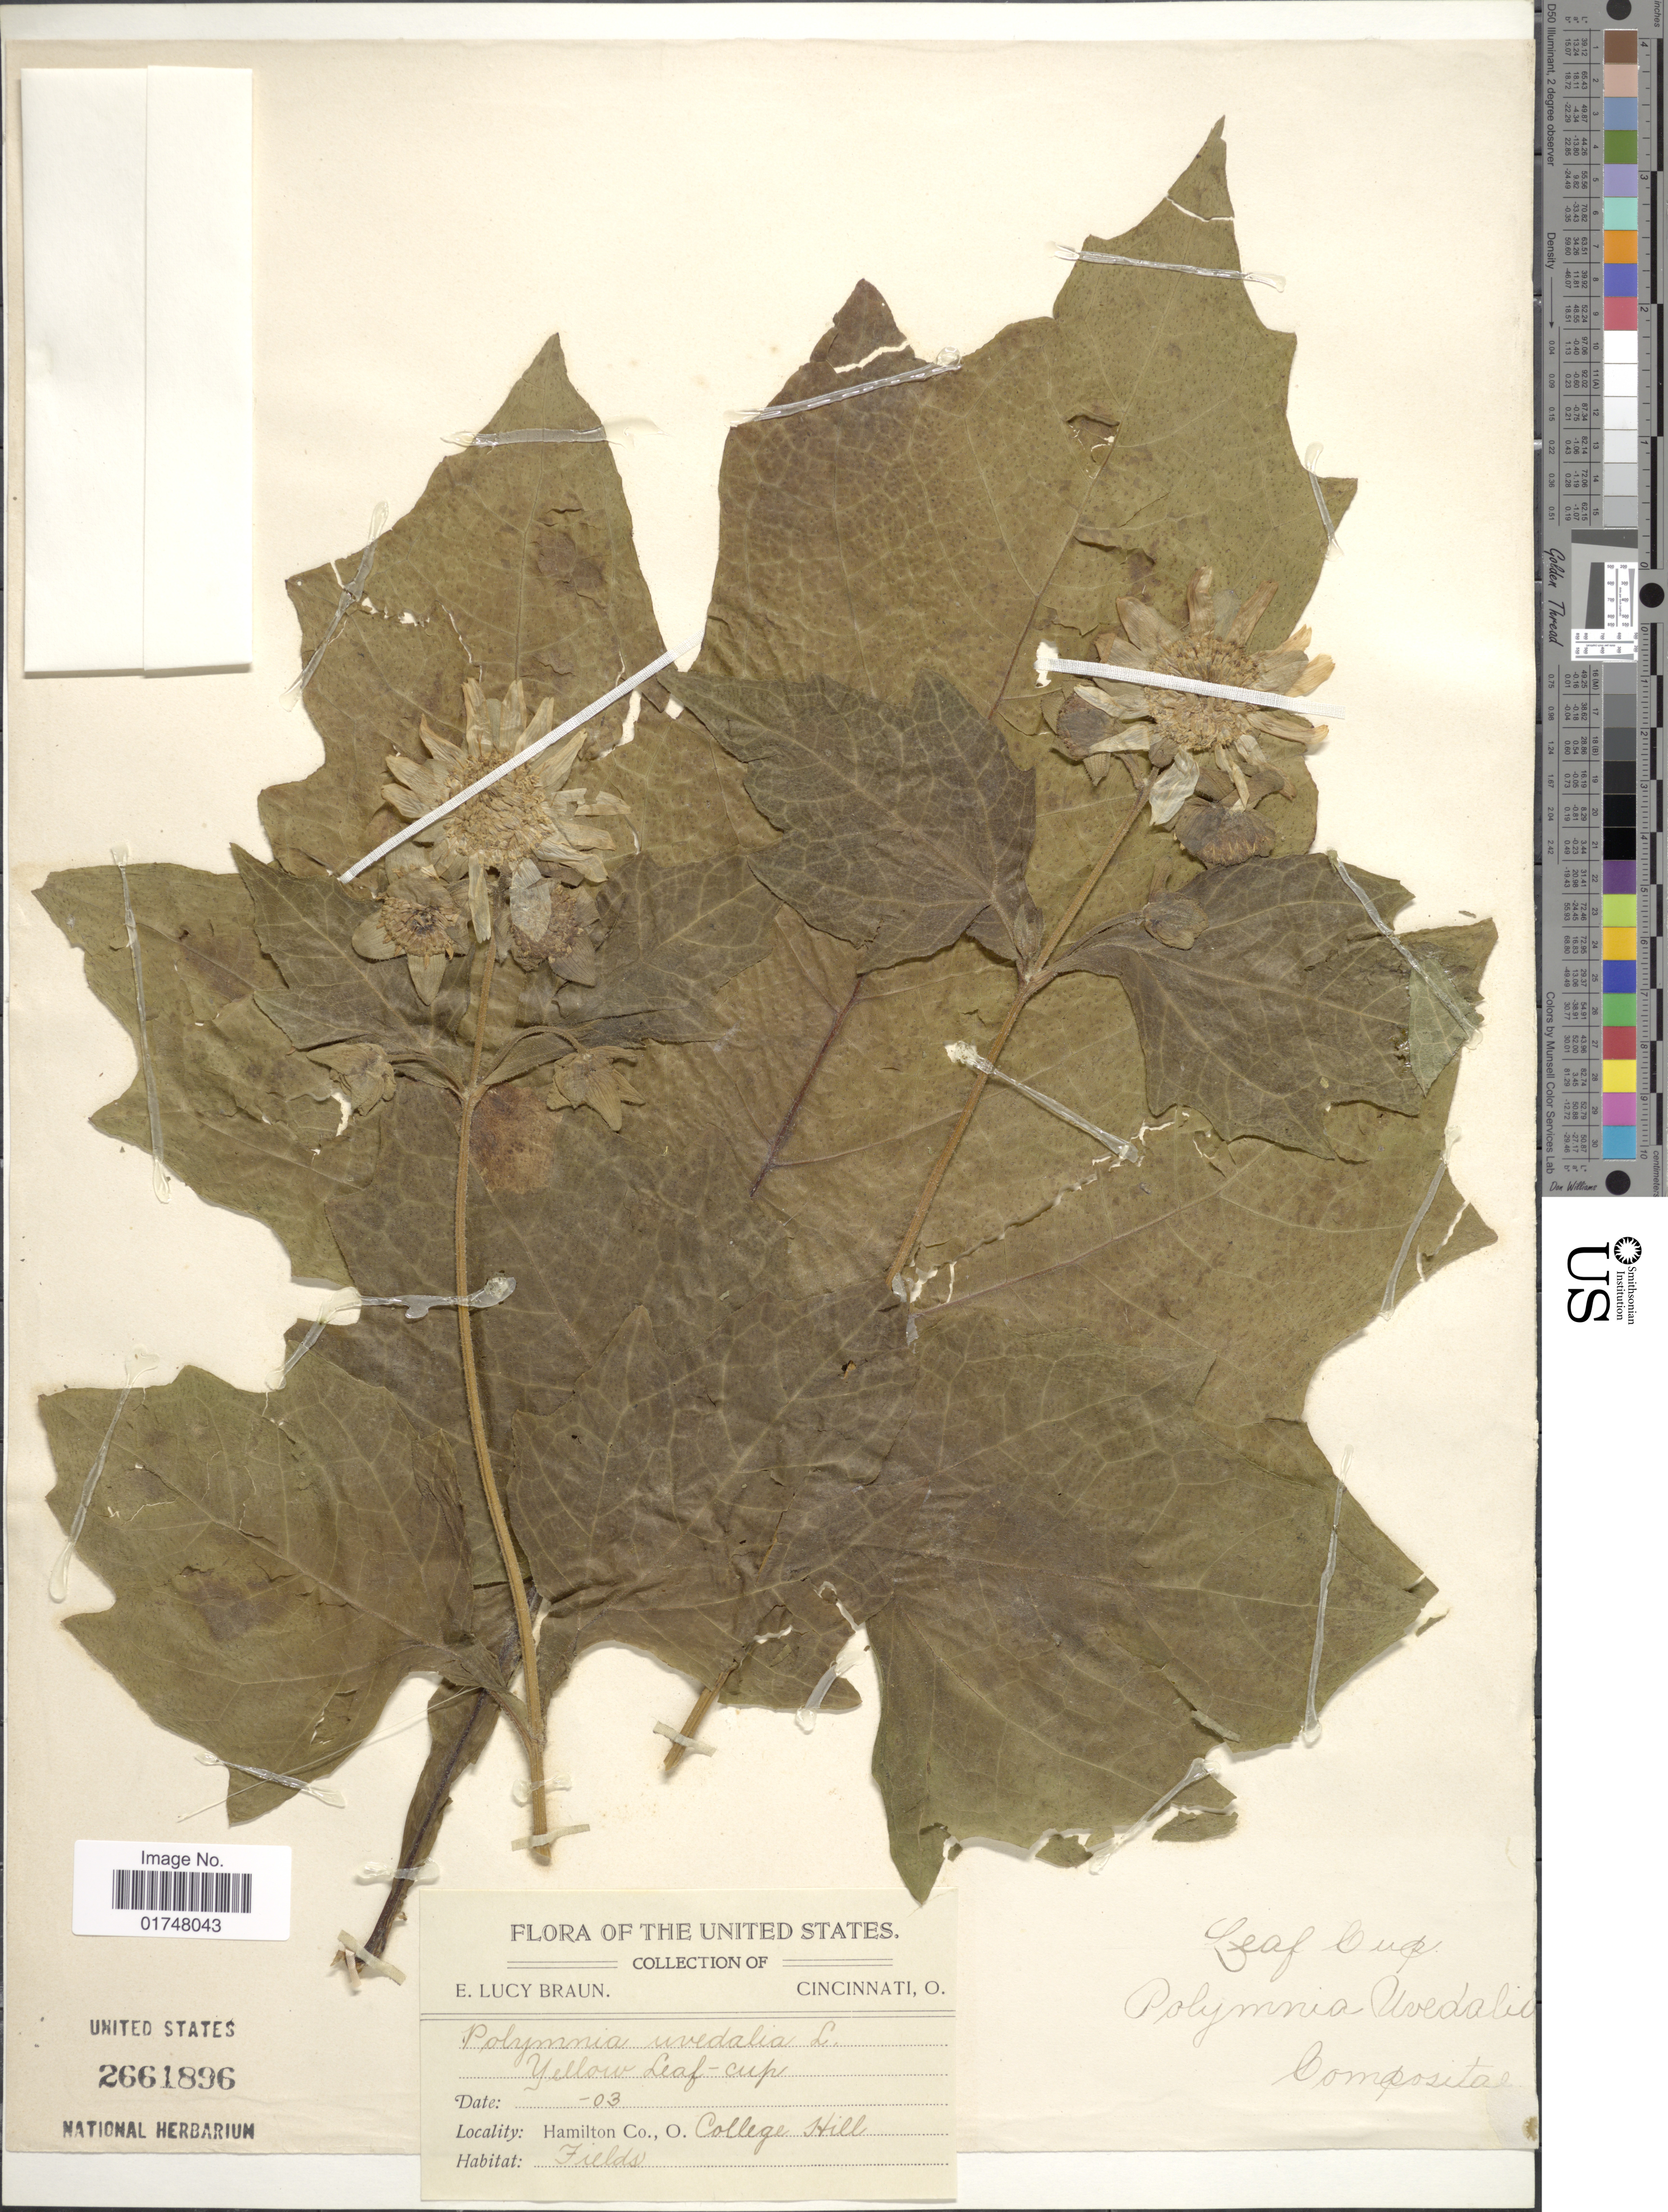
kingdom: Plantae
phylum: Tracheophyta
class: Magnoliopsida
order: Asterales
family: Asteraceae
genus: Smallanthus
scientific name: Smallanthus uvedalia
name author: (L.) Mack. ex Mack.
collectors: E. L. Braun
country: United States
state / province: Ohio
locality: Cincinnati: Hamilton Co., College Hill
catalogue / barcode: US 2661896